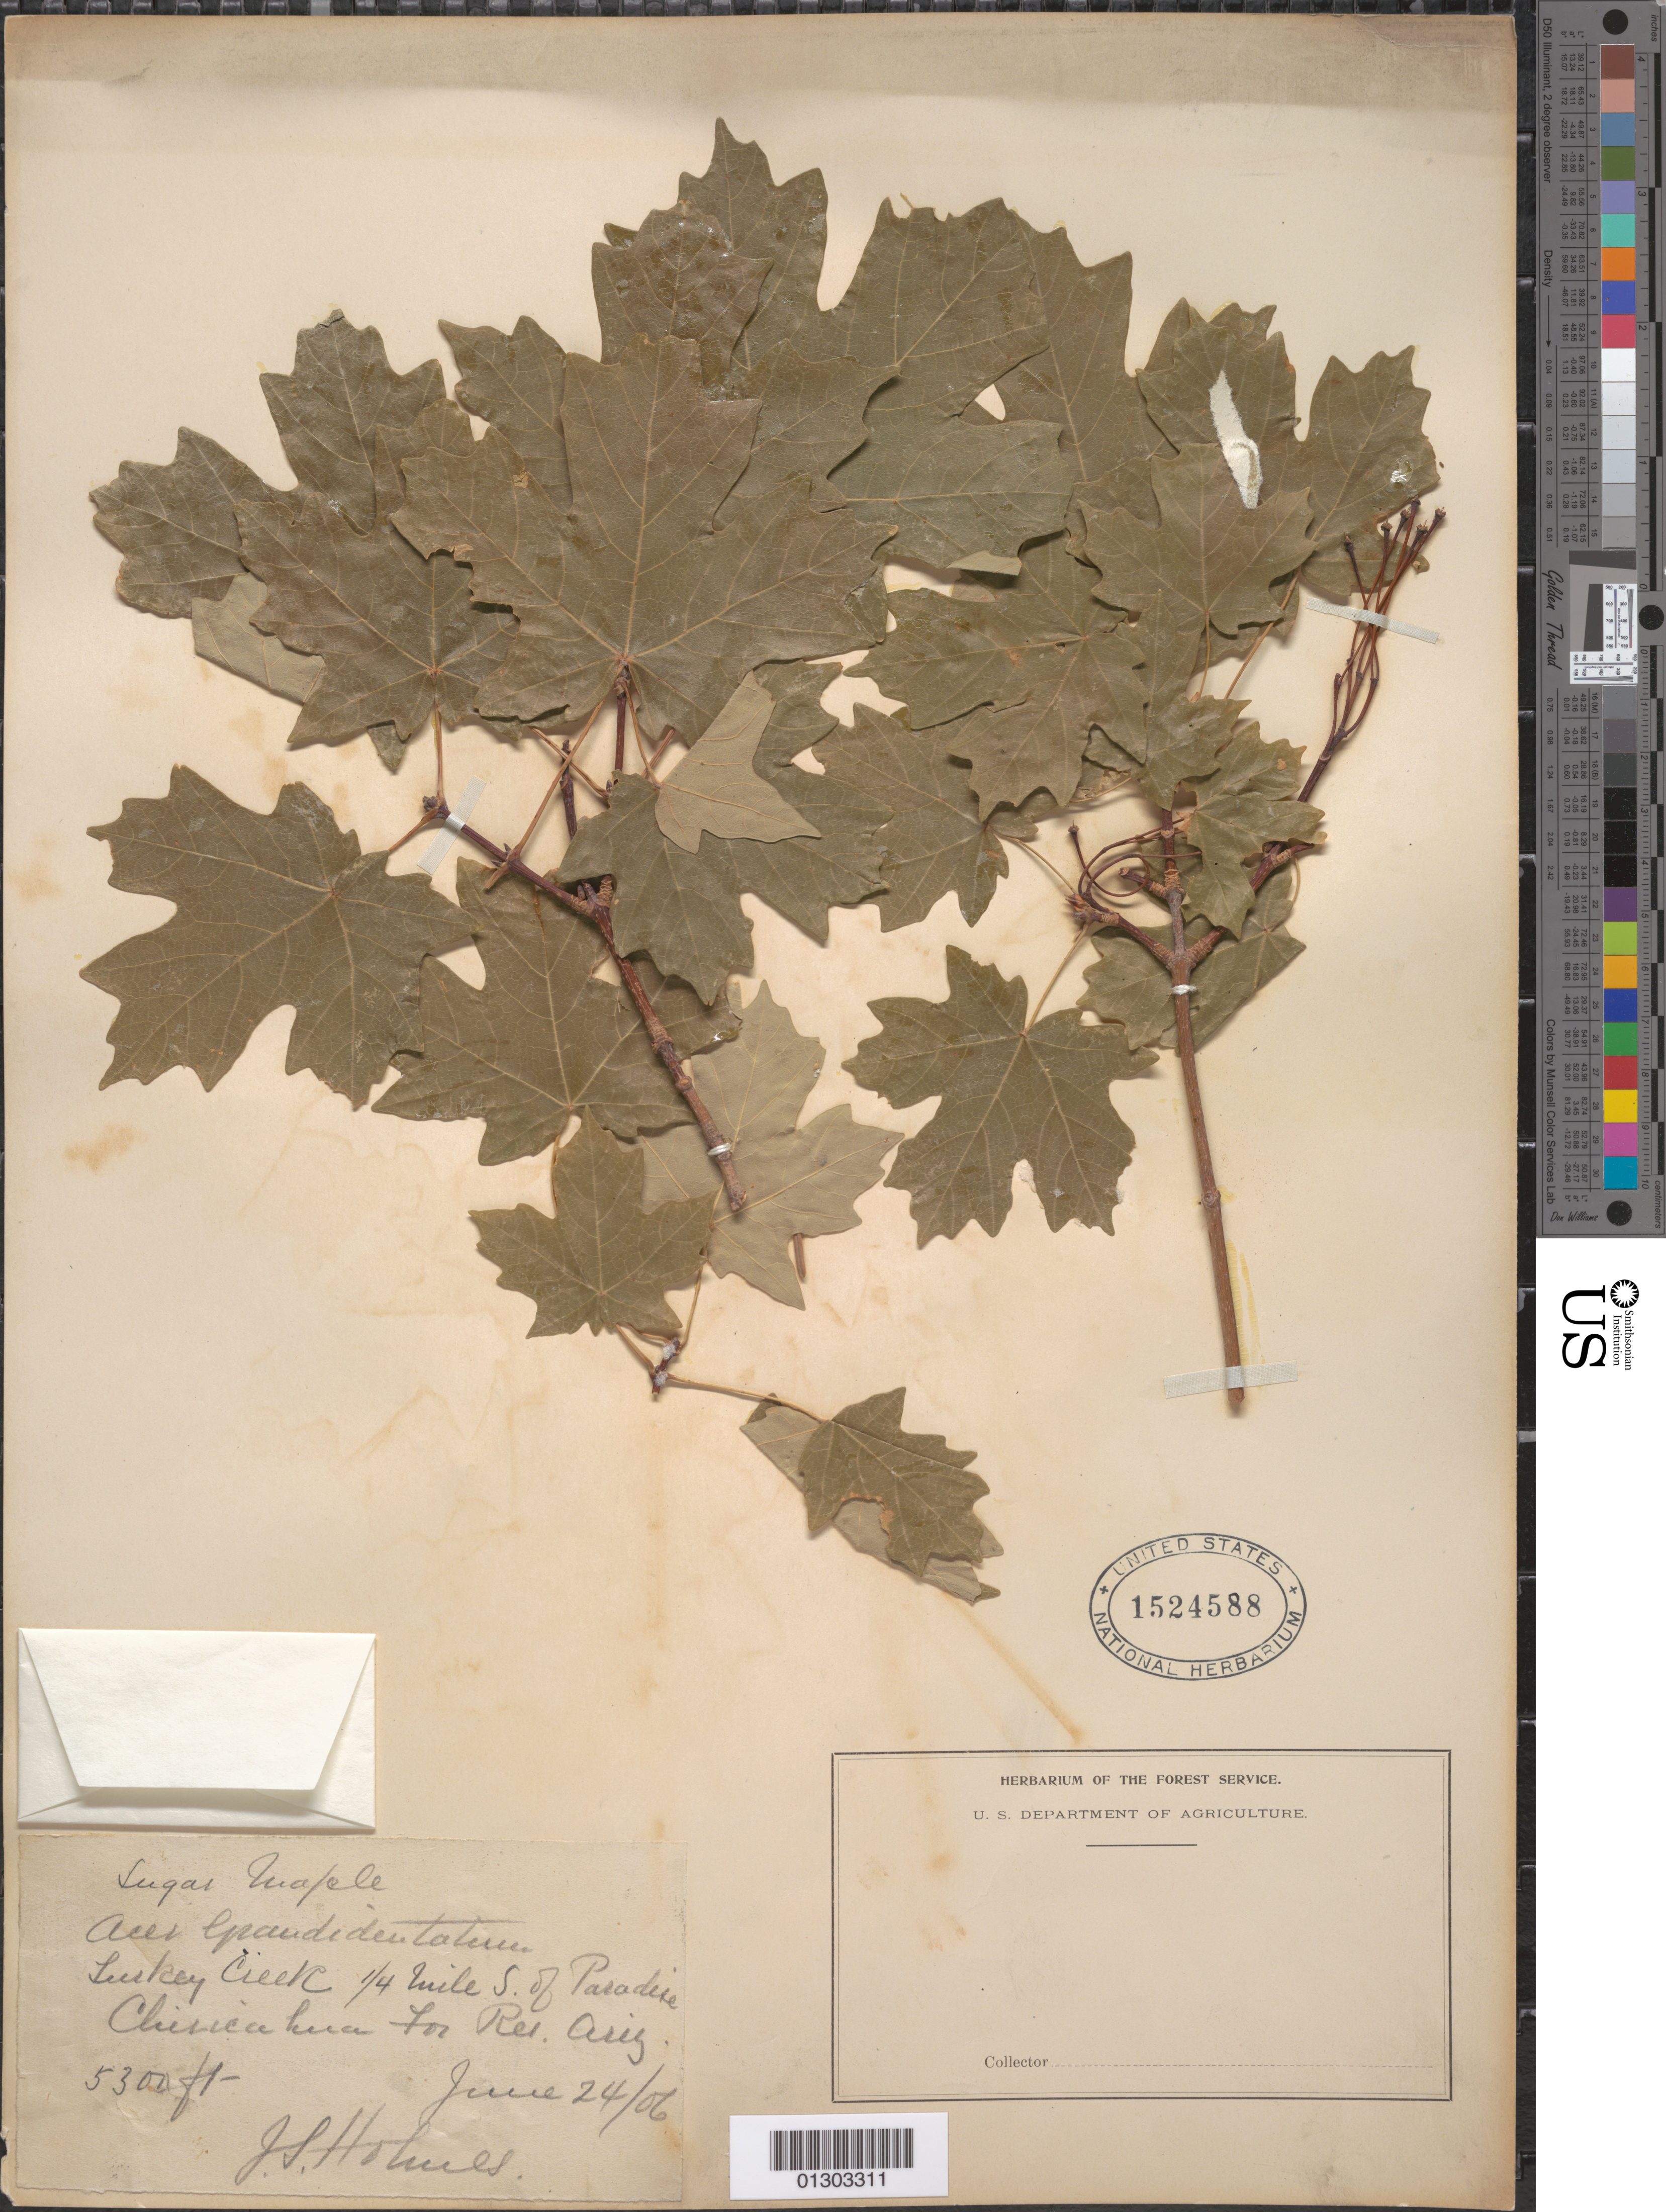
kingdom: Plantae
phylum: Tracheophyta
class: Magnoliopsida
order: Sapindales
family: Sapindaceae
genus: Acer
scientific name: Acer grandidentatum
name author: Nutt.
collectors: J. Holmes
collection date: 1905-06-24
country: United States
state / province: Arizona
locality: Chiricahua Forest Reserve, Luskey Creek, 1/4 mile S of Paradise.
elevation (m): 1615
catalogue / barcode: US 1524588